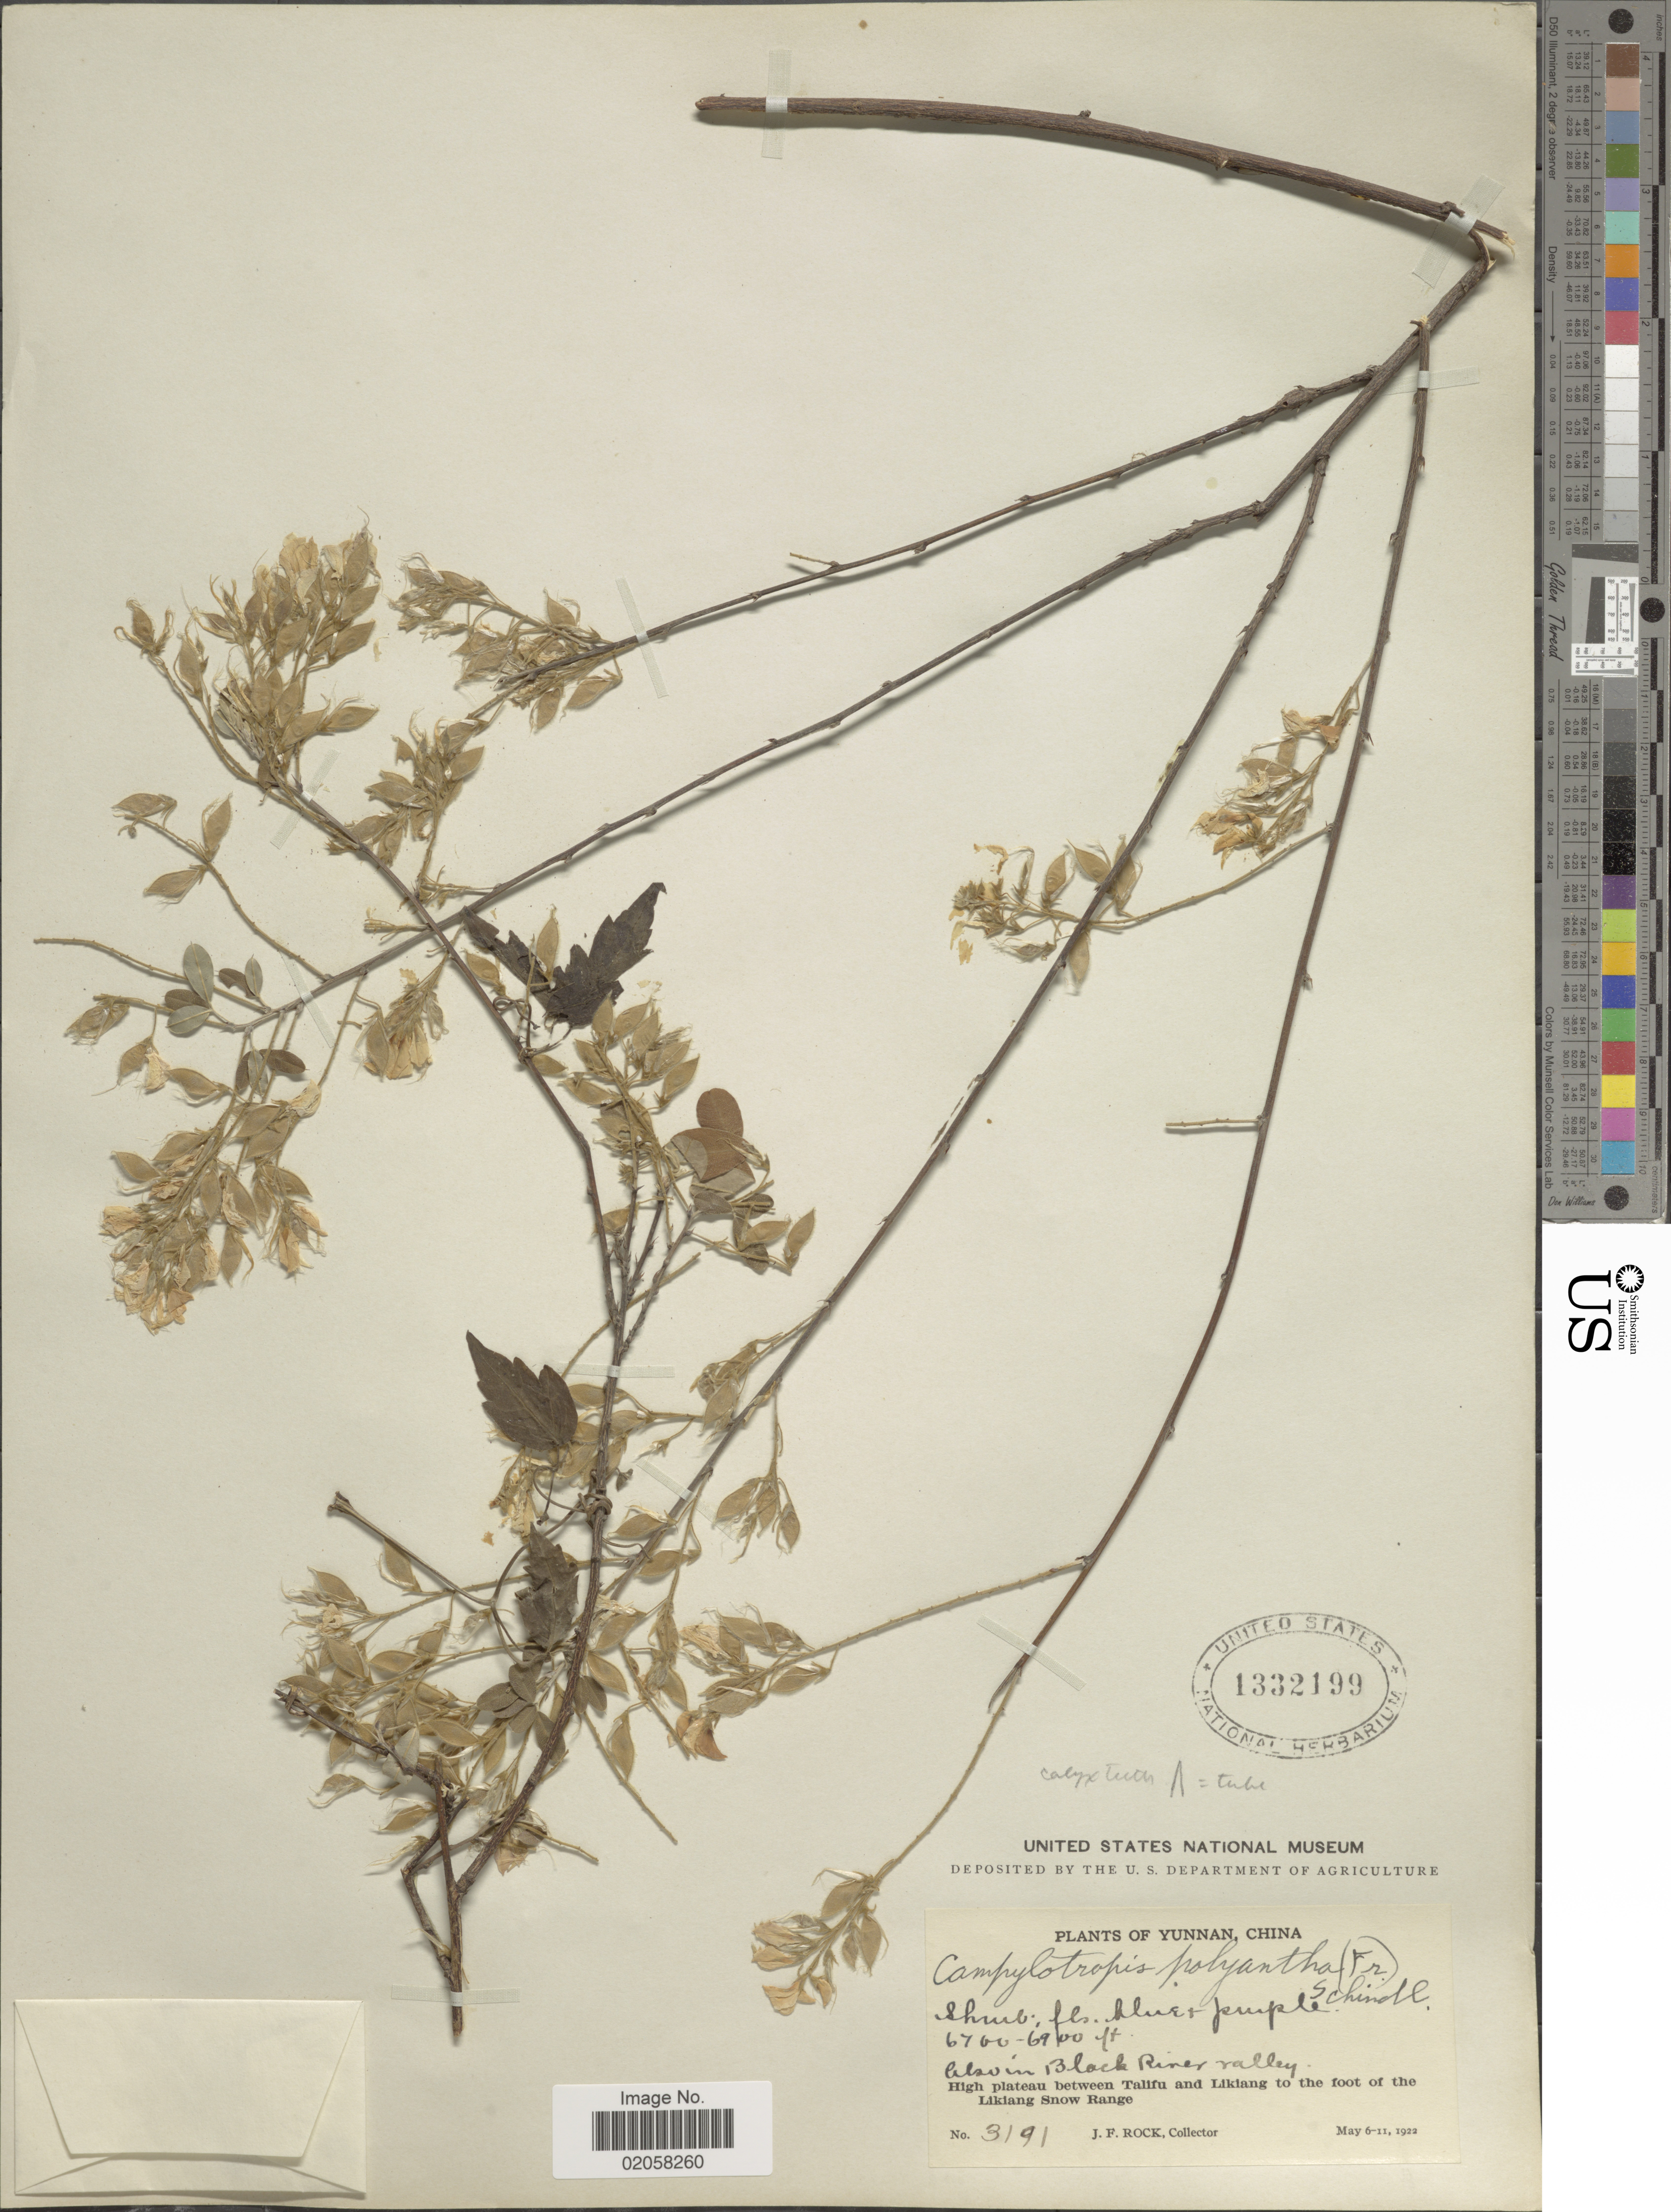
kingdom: Plantae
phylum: Tracheophyta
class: Magnoliopsida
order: Fabales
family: Fabaceae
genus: Campylotropis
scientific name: Campylotropis polyantha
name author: (Franch.) Schindl.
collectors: J. Rock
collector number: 3191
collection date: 1922-05-06/1922-05-11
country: China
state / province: Yunnan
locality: Also in Black River valley, High plateau between Talifu and Likiang to the foot of the Likiang Snow Range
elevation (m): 2042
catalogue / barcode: US 1332199